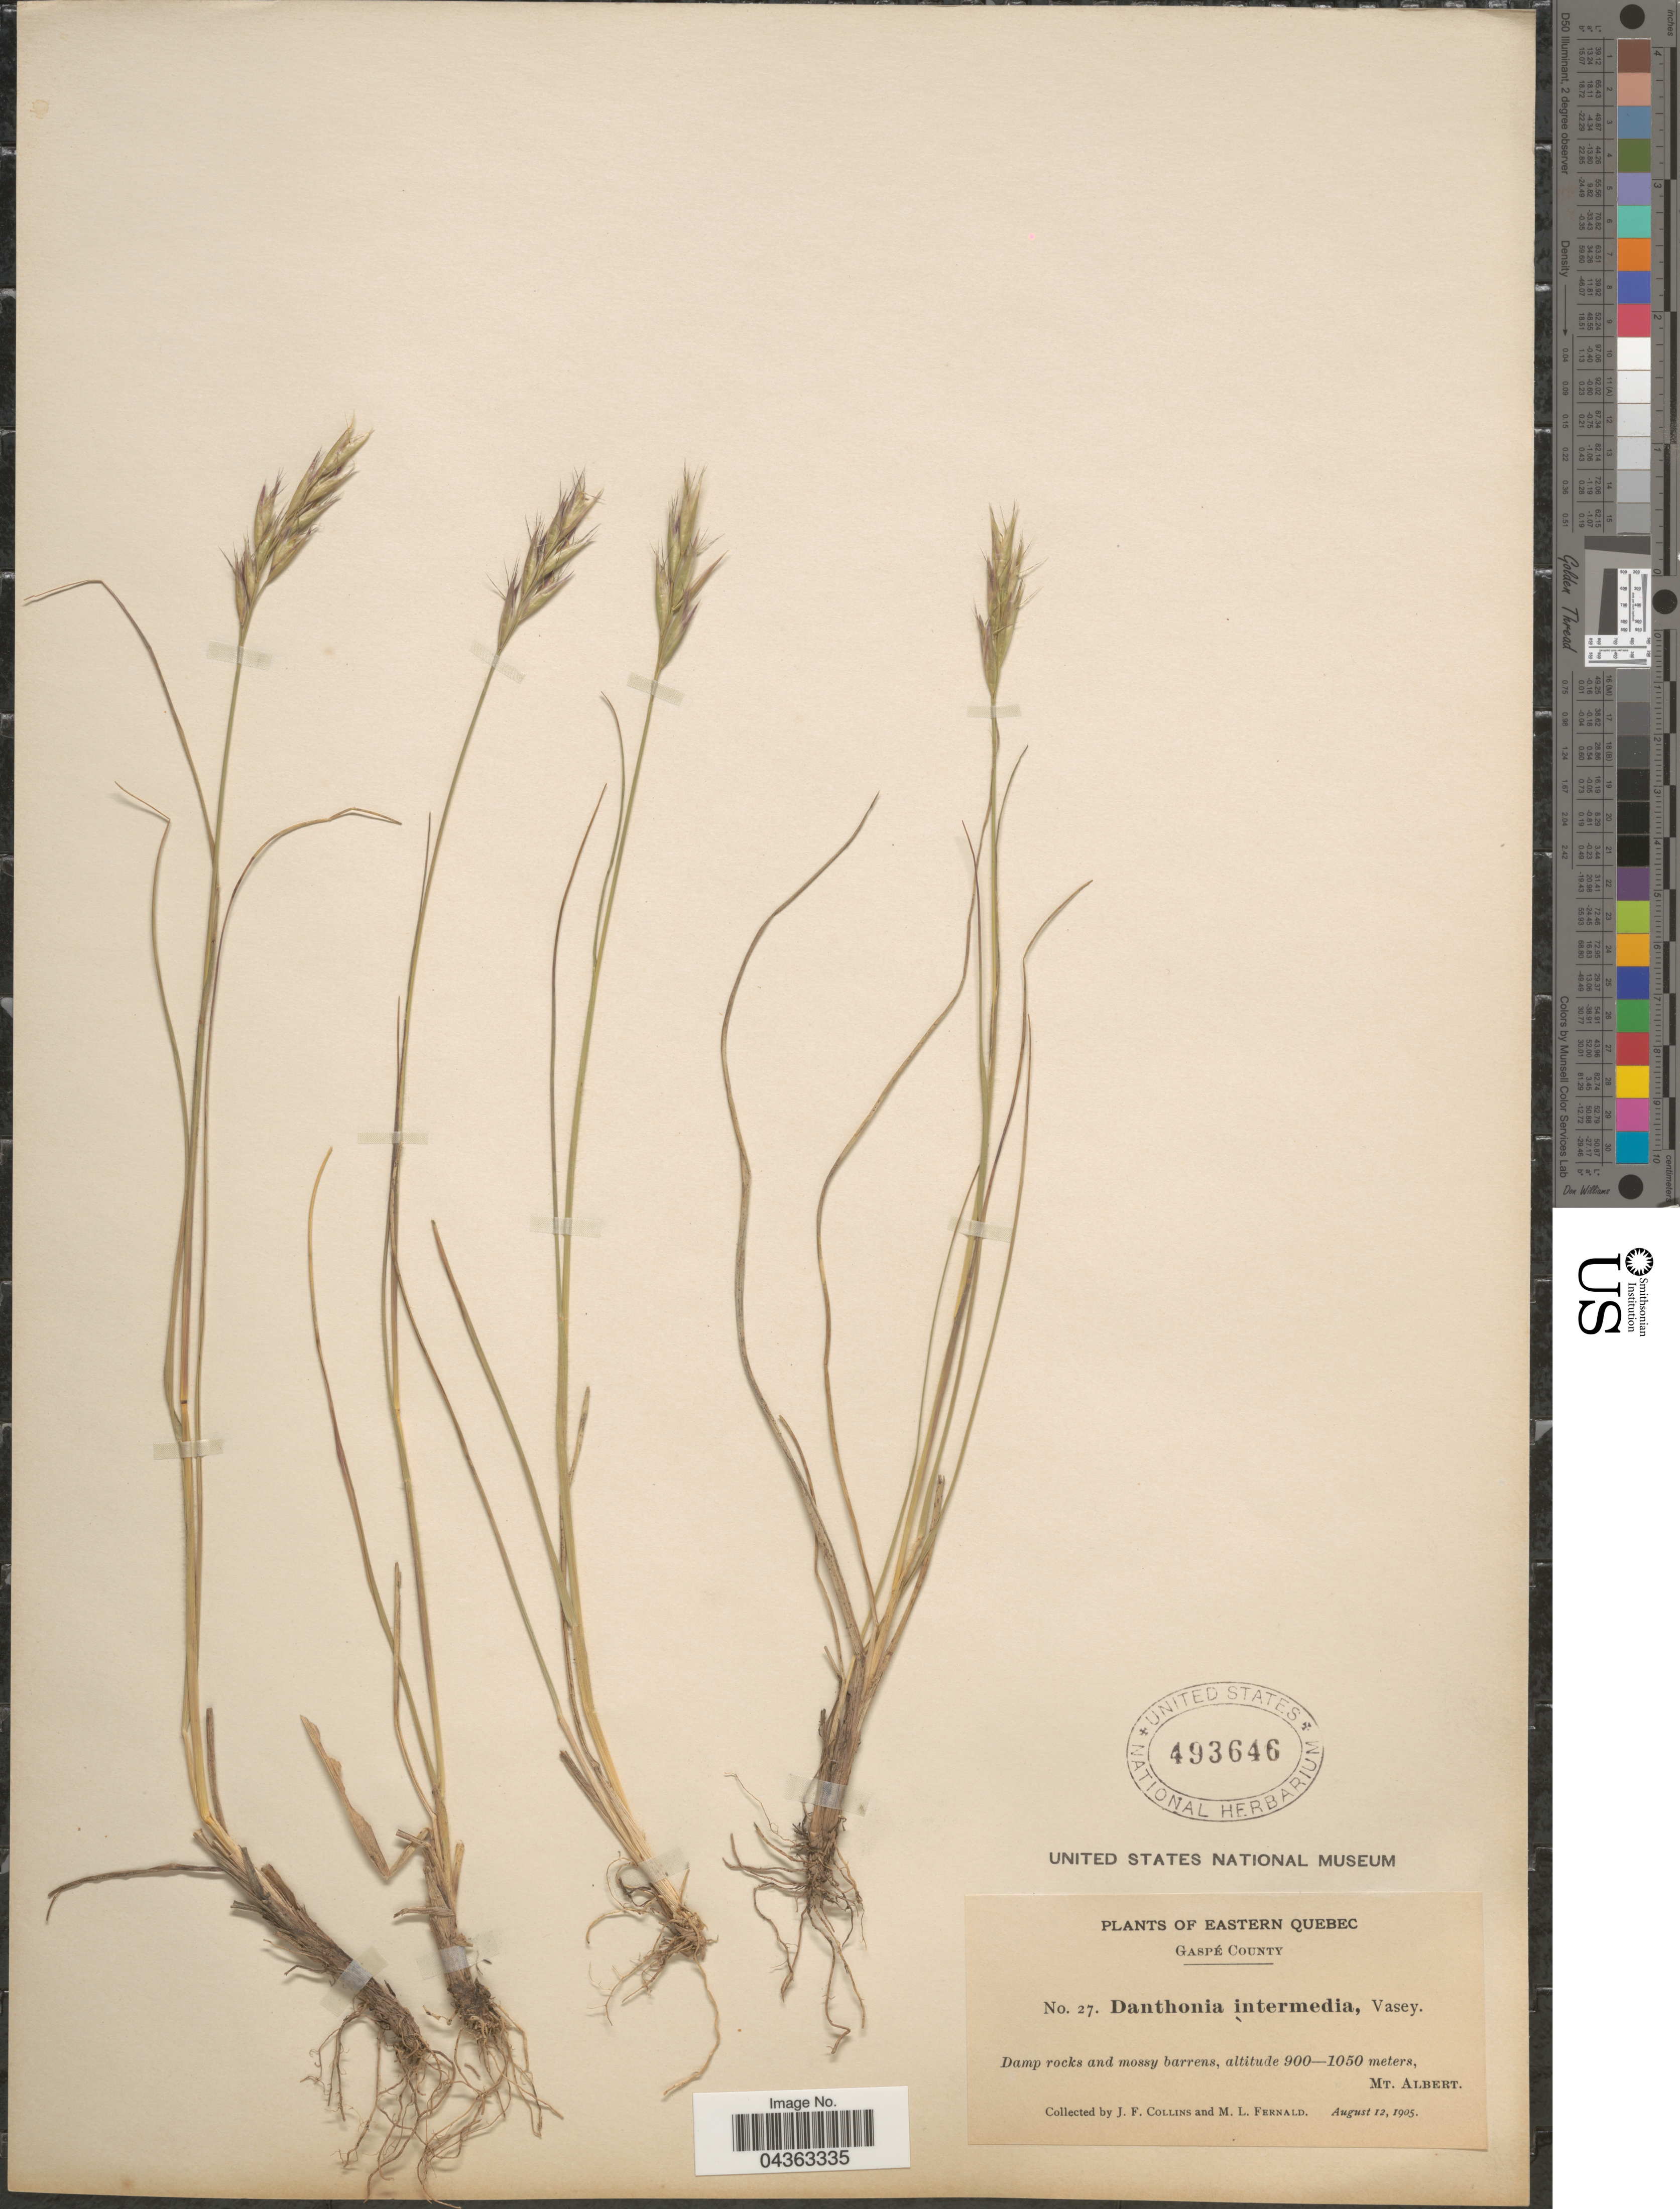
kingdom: Plantae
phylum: Tracheophyta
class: Liliopsida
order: Poales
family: Poaceae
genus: Danthonia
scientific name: Danthonia intermedia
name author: Vasey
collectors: J. Collins & M. L. Fernald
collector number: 27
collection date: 1905-08-12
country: Canada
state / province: Quebec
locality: Eastern Quebec. Gaspé County. Damp rocks and mossy barrens. Mt. Albert.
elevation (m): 900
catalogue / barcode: US 493646